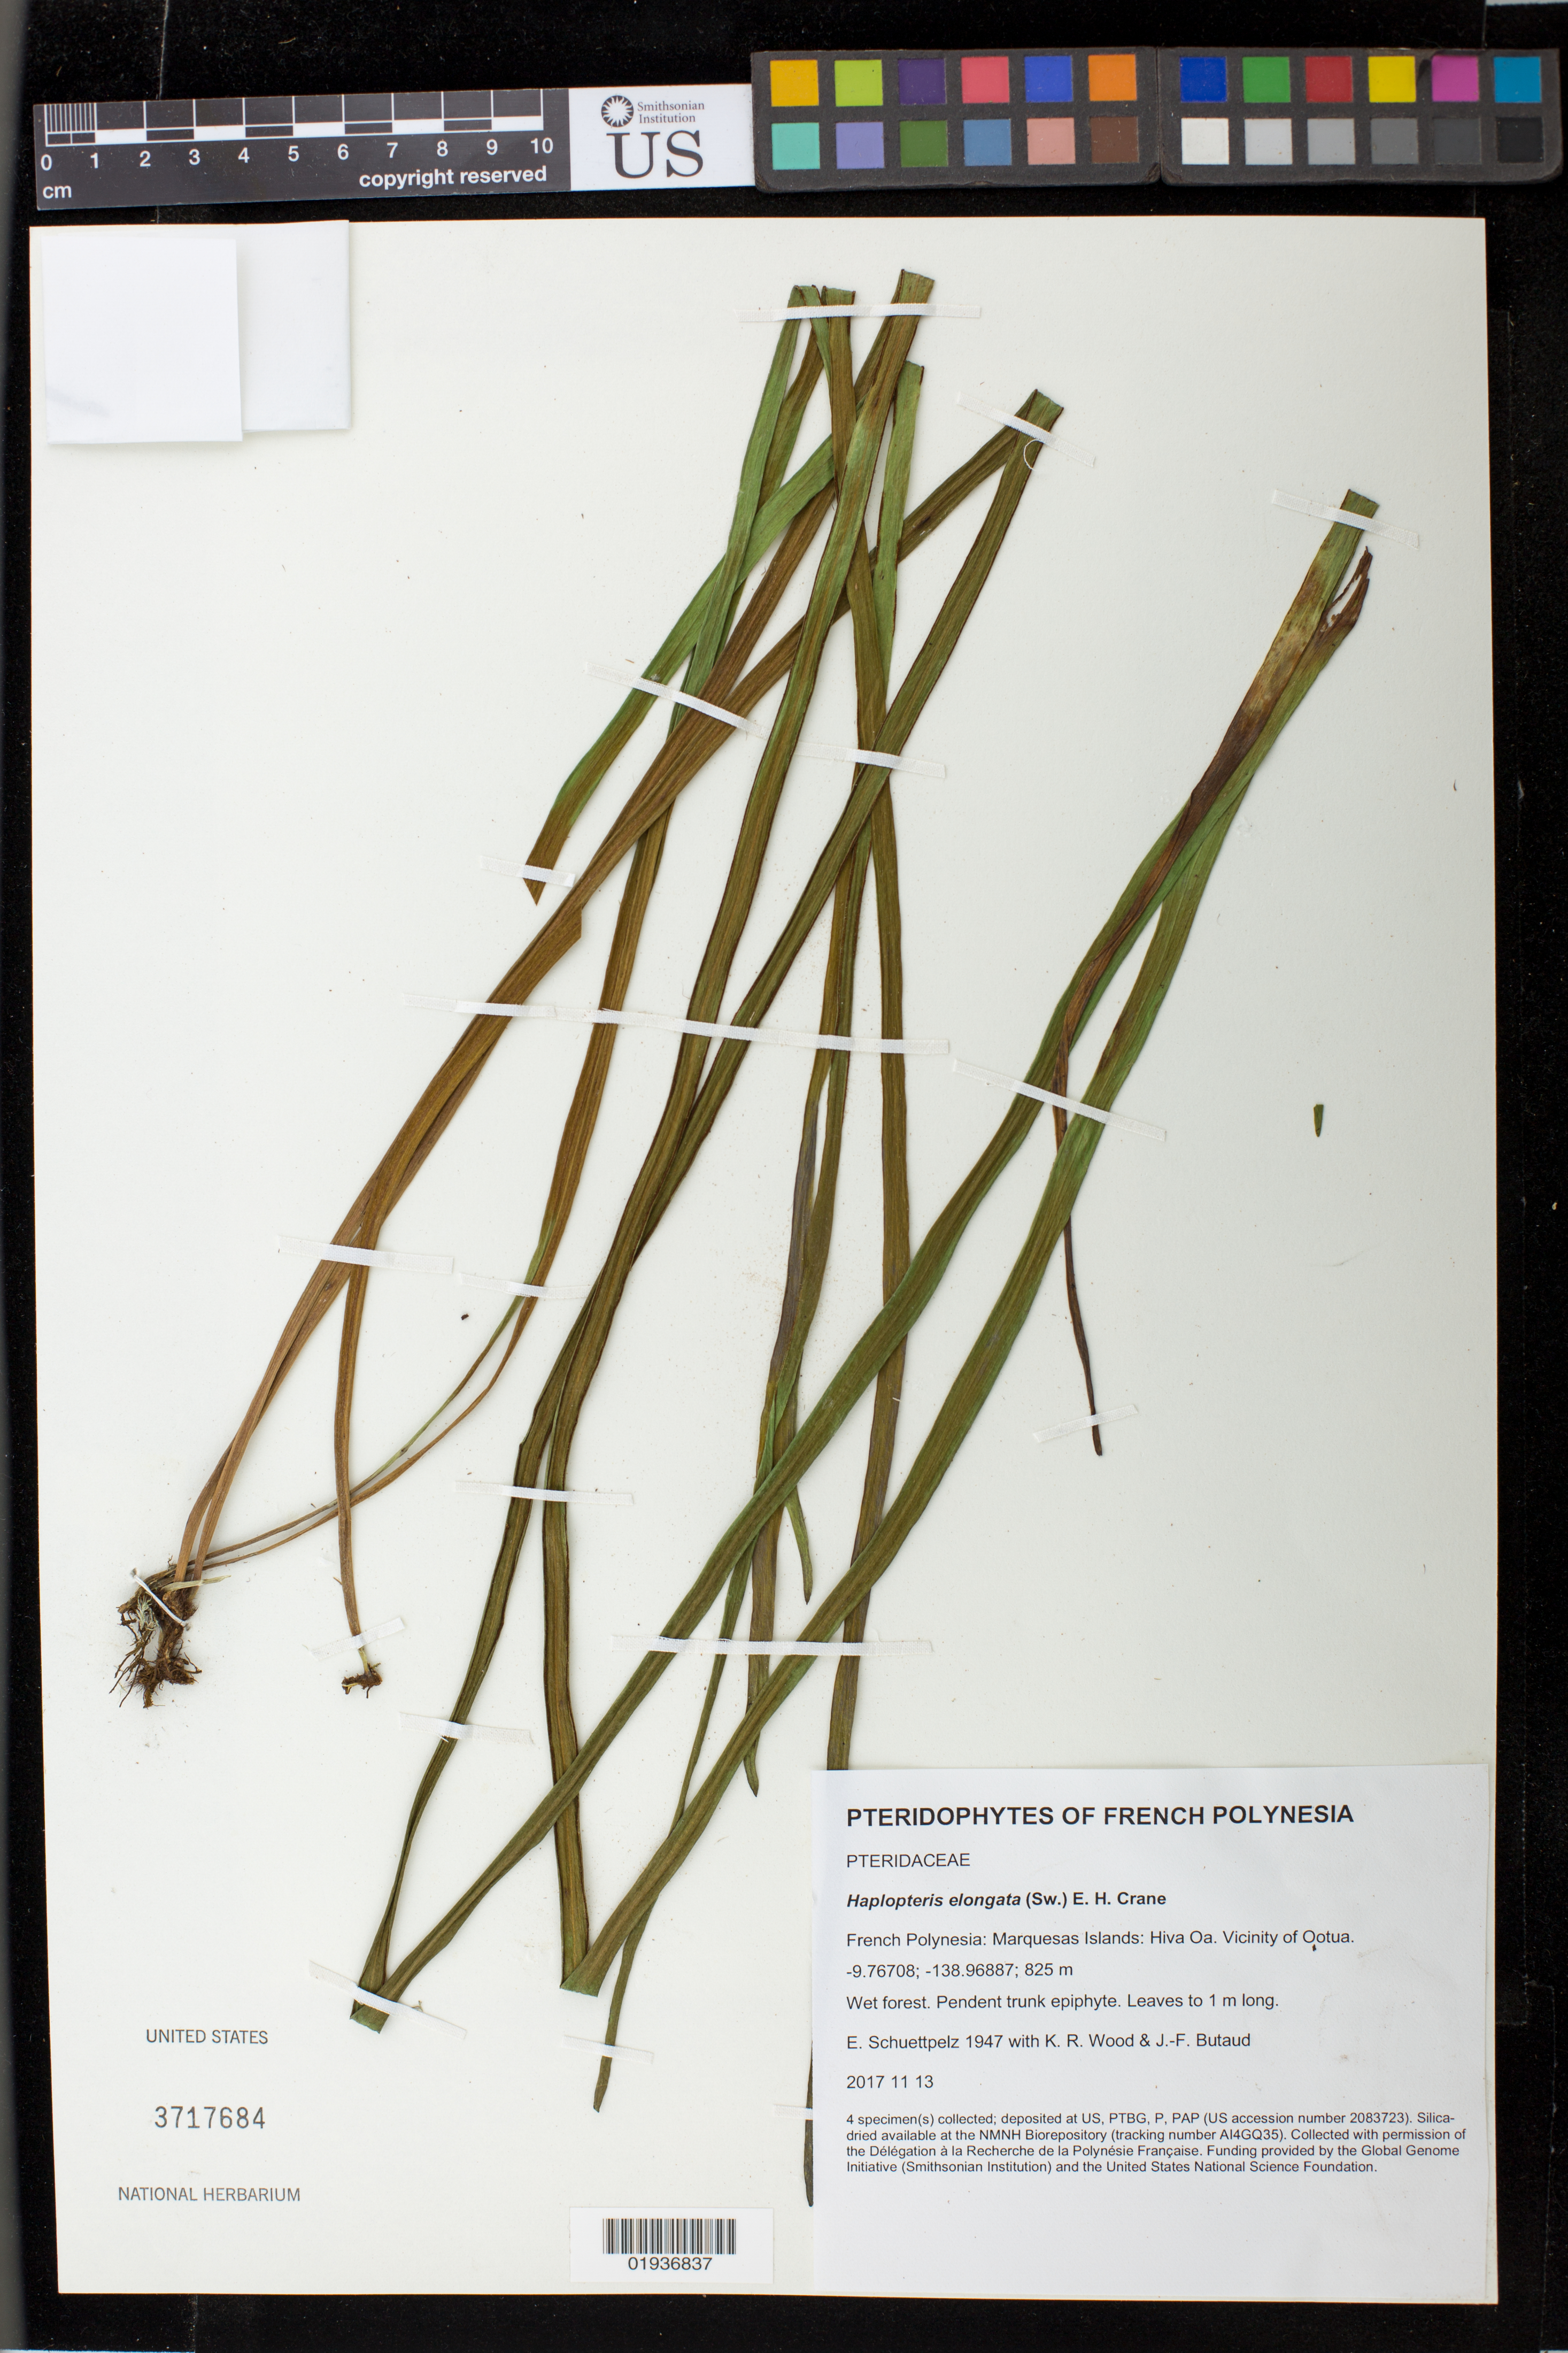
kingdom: Plantae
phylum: Tracheophyta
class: Polypodiopsida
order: Polypodiales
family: Pteridaceae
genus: Haplopteris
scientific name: Haplopteris elongata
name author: (Sw.) Crane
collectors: E. Schuettpelz, K. R. Wood & J. -F. Butaud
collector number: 1947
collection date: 2017-11-13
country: French Polynesia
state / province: Marquesas Islands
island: Hiva Oa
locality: Vicinity of Ootua.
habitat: Wet forest.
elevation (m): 825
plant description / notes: Collected with permission of the Délégation à la Recherche de la Polynésie Française. Funding provided by the Global Genome Initiative (Smithsonian Institution) and the United States National Science Foundation. Silica dried tissue stored at AI4GQ35 in the NMNH Biorepository, Smithsonian Institution.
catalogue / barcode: US 3717684